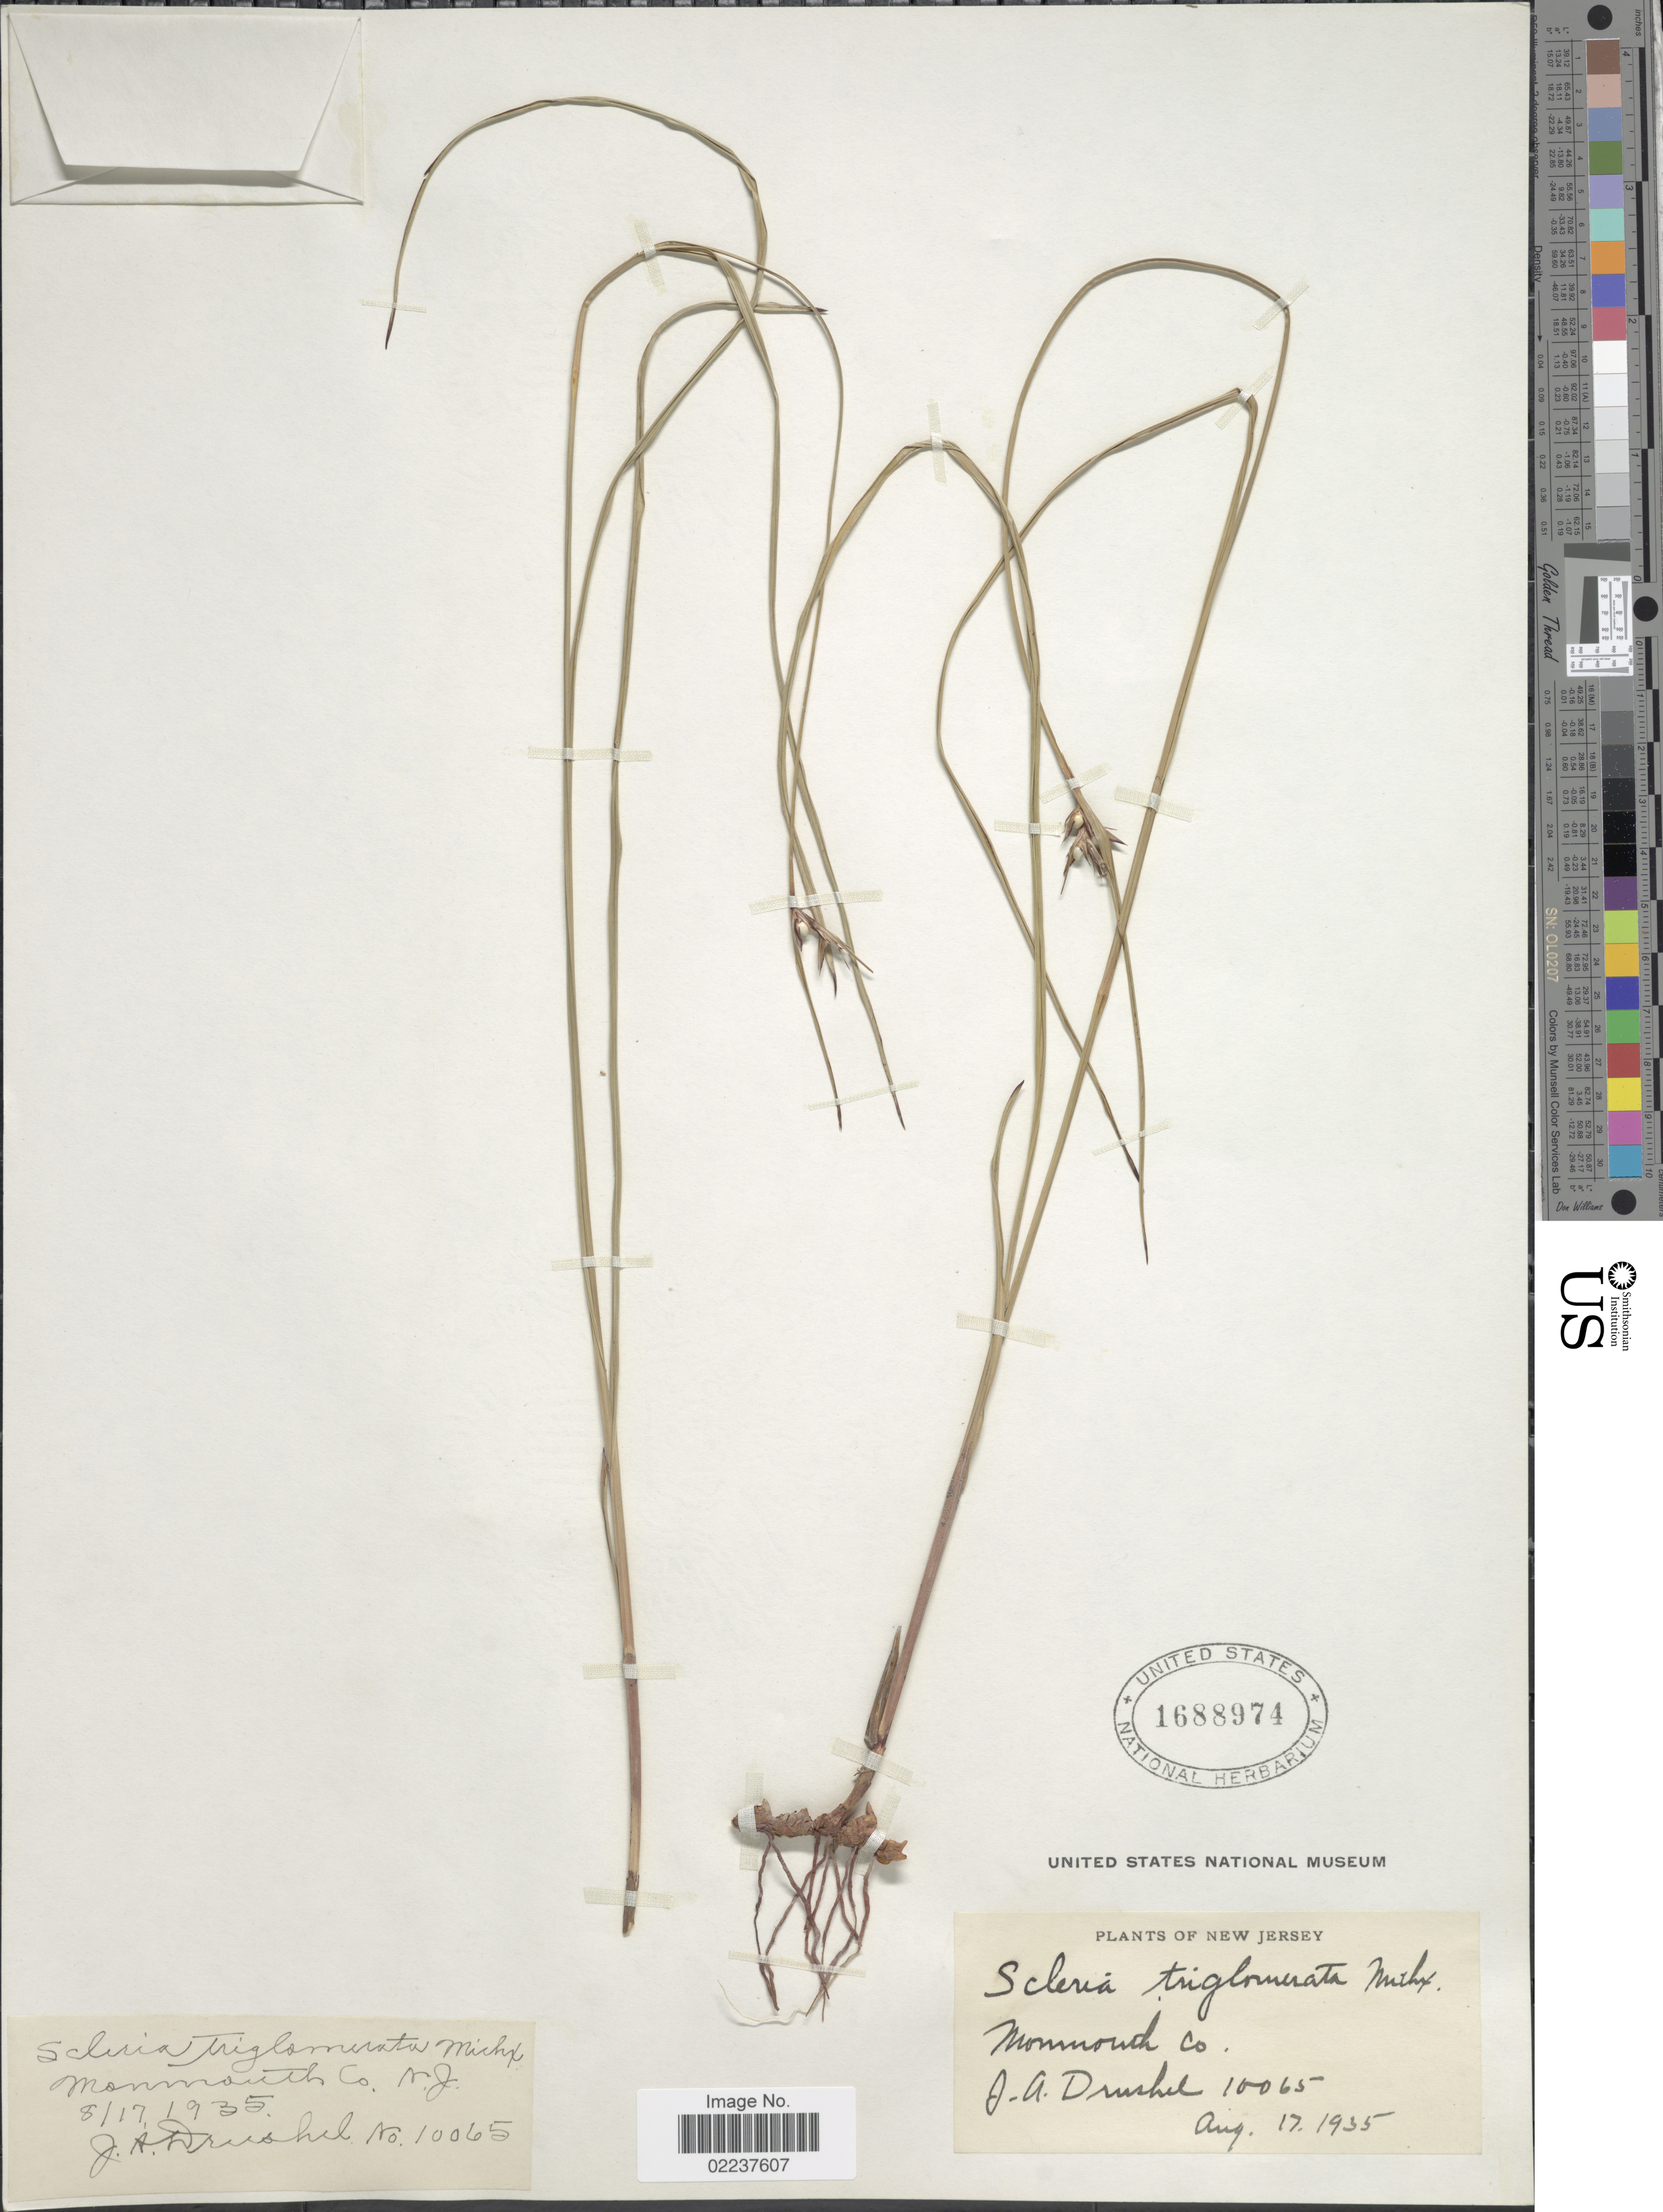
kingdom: Plantae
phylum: Tracheophyta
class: Liliopsida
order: Poales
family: Cyperaceae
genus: Scleria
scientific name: Scleria triglomerata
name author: Michx.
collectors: J. A. Drushel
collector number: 10065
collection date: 1935-08-17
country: United States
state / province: New Jersey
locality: Monmouth Co.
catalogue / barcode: US 1688974